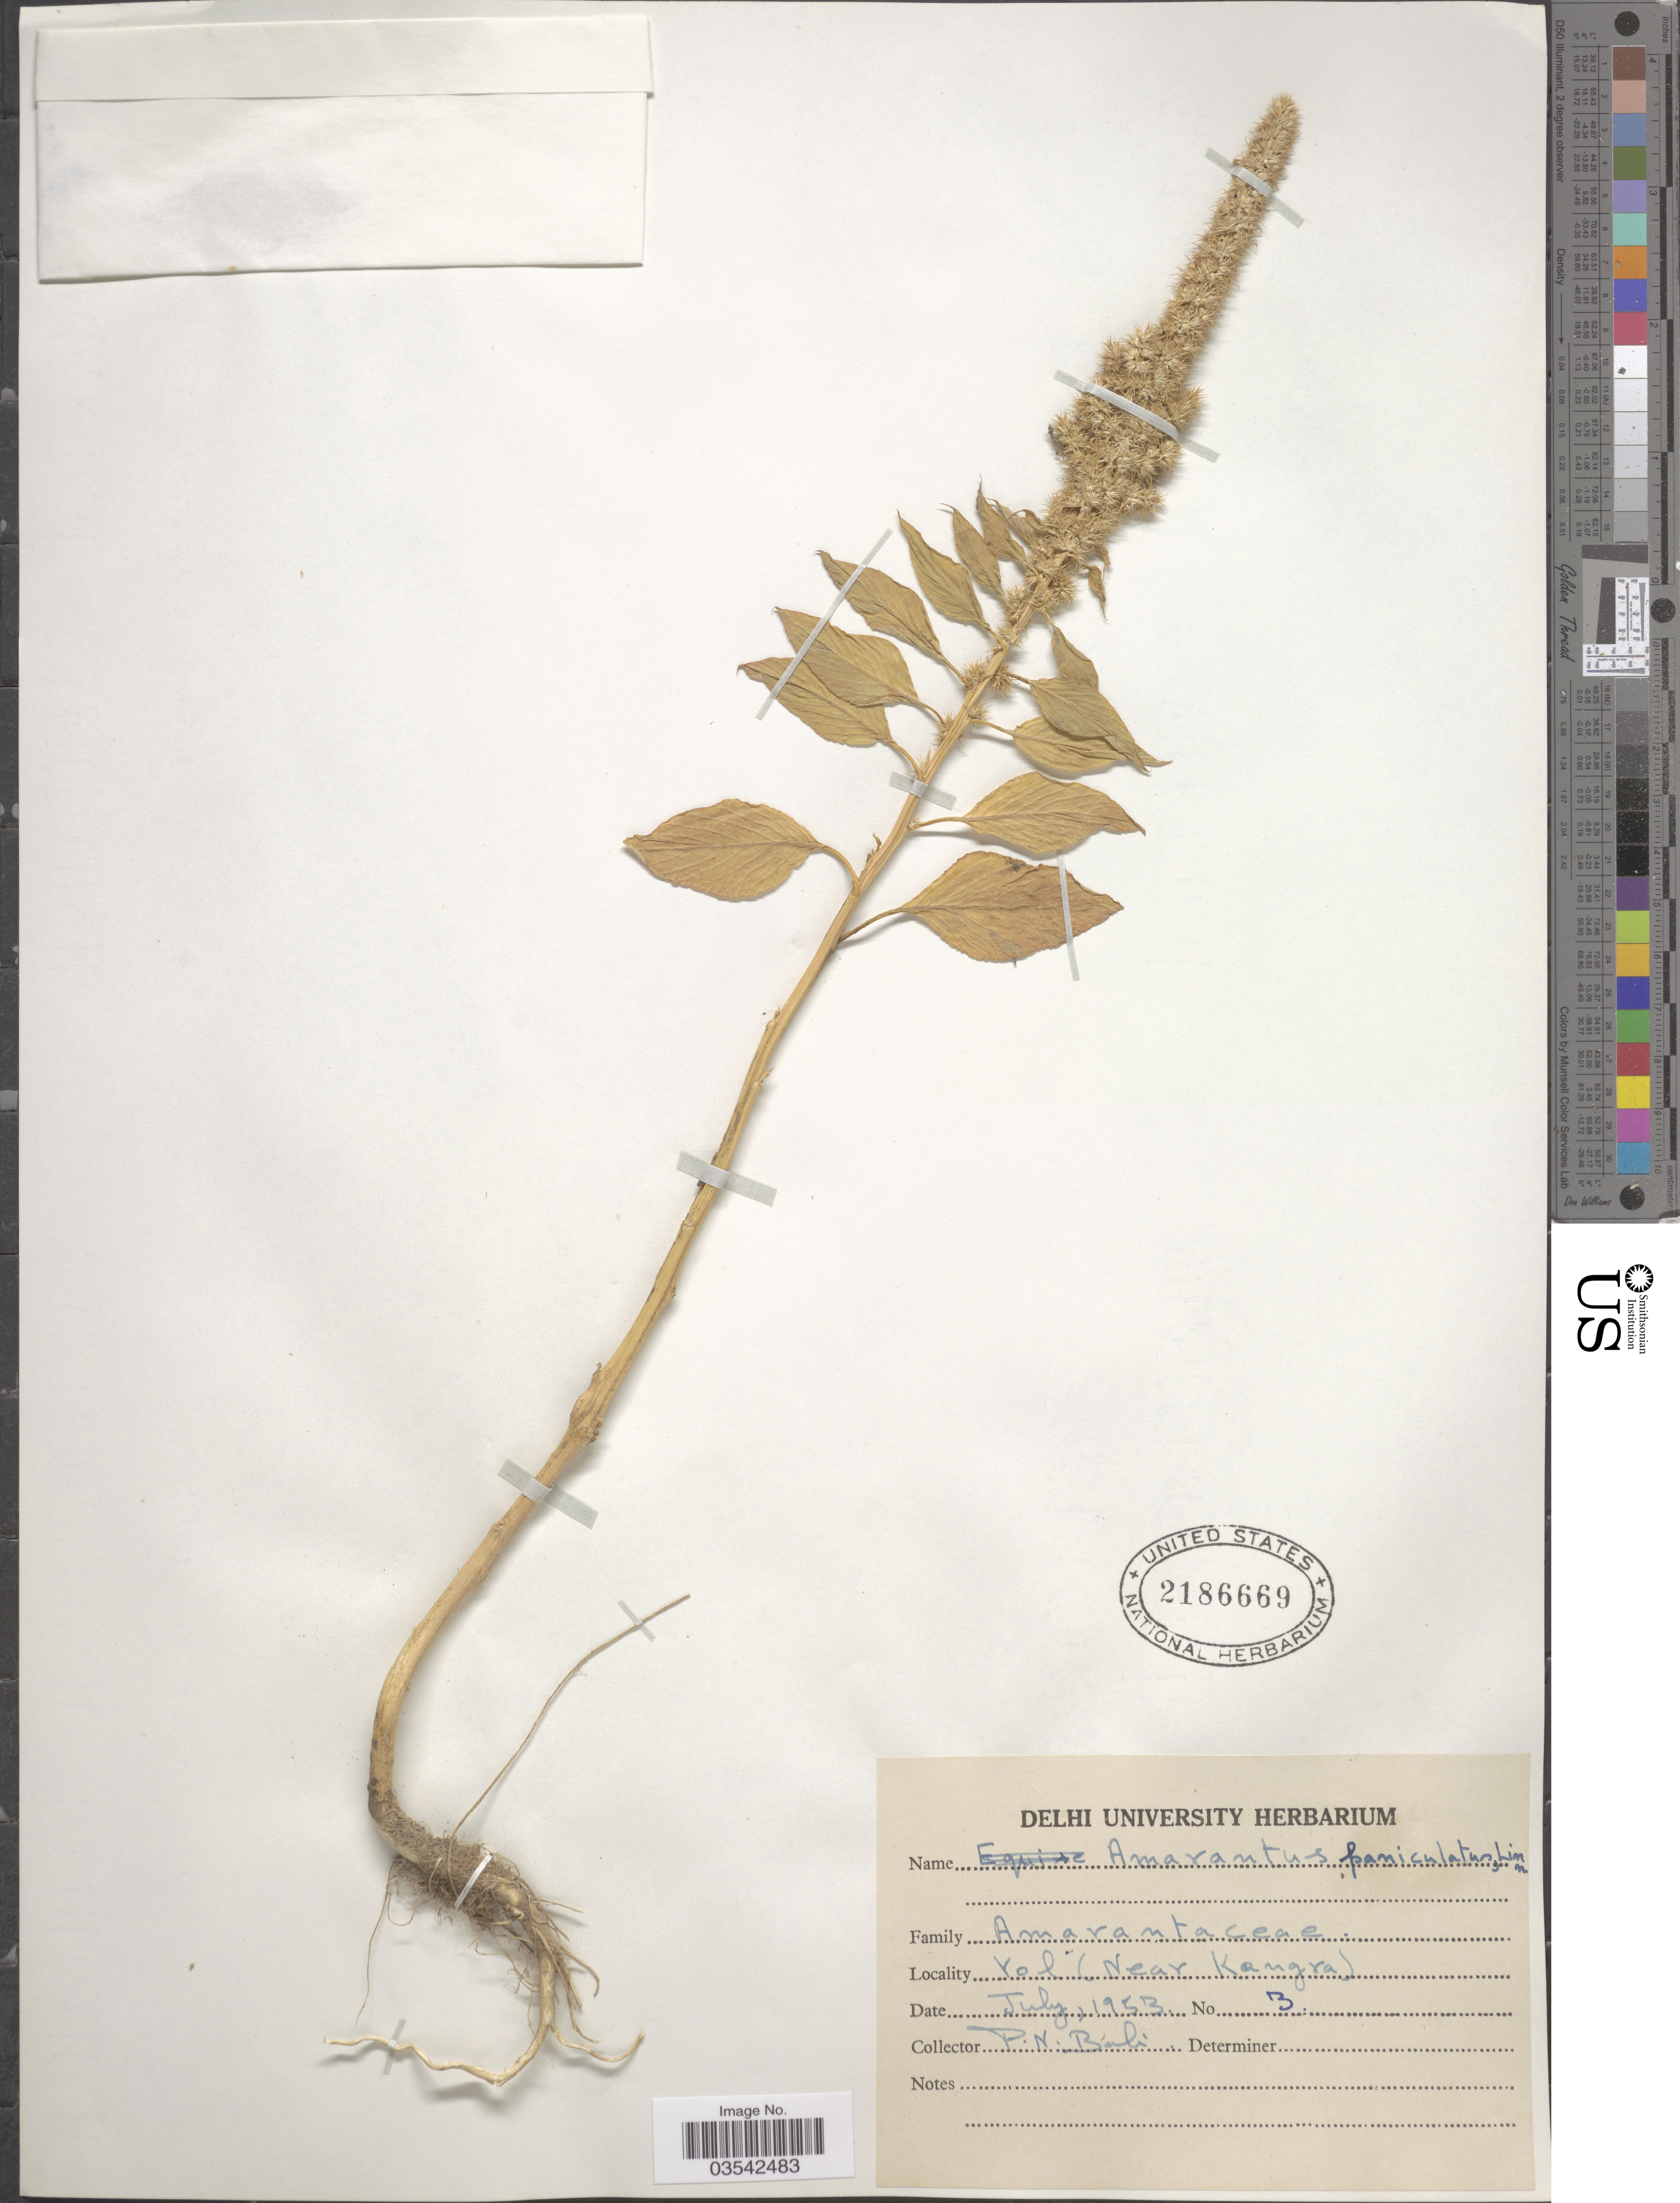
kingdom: Plantae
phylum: Tracheophyta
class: Magnoliopsida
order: Caryophyllales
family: Amaranthaceae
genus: Amaranthus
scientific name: Amaranthus paniculatus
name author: L.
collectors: P. Bali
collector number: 3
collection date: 1953-07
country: India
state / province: Delhi, Capital Territory of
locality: Vol (Near Kangra).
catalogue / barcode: US 2186669